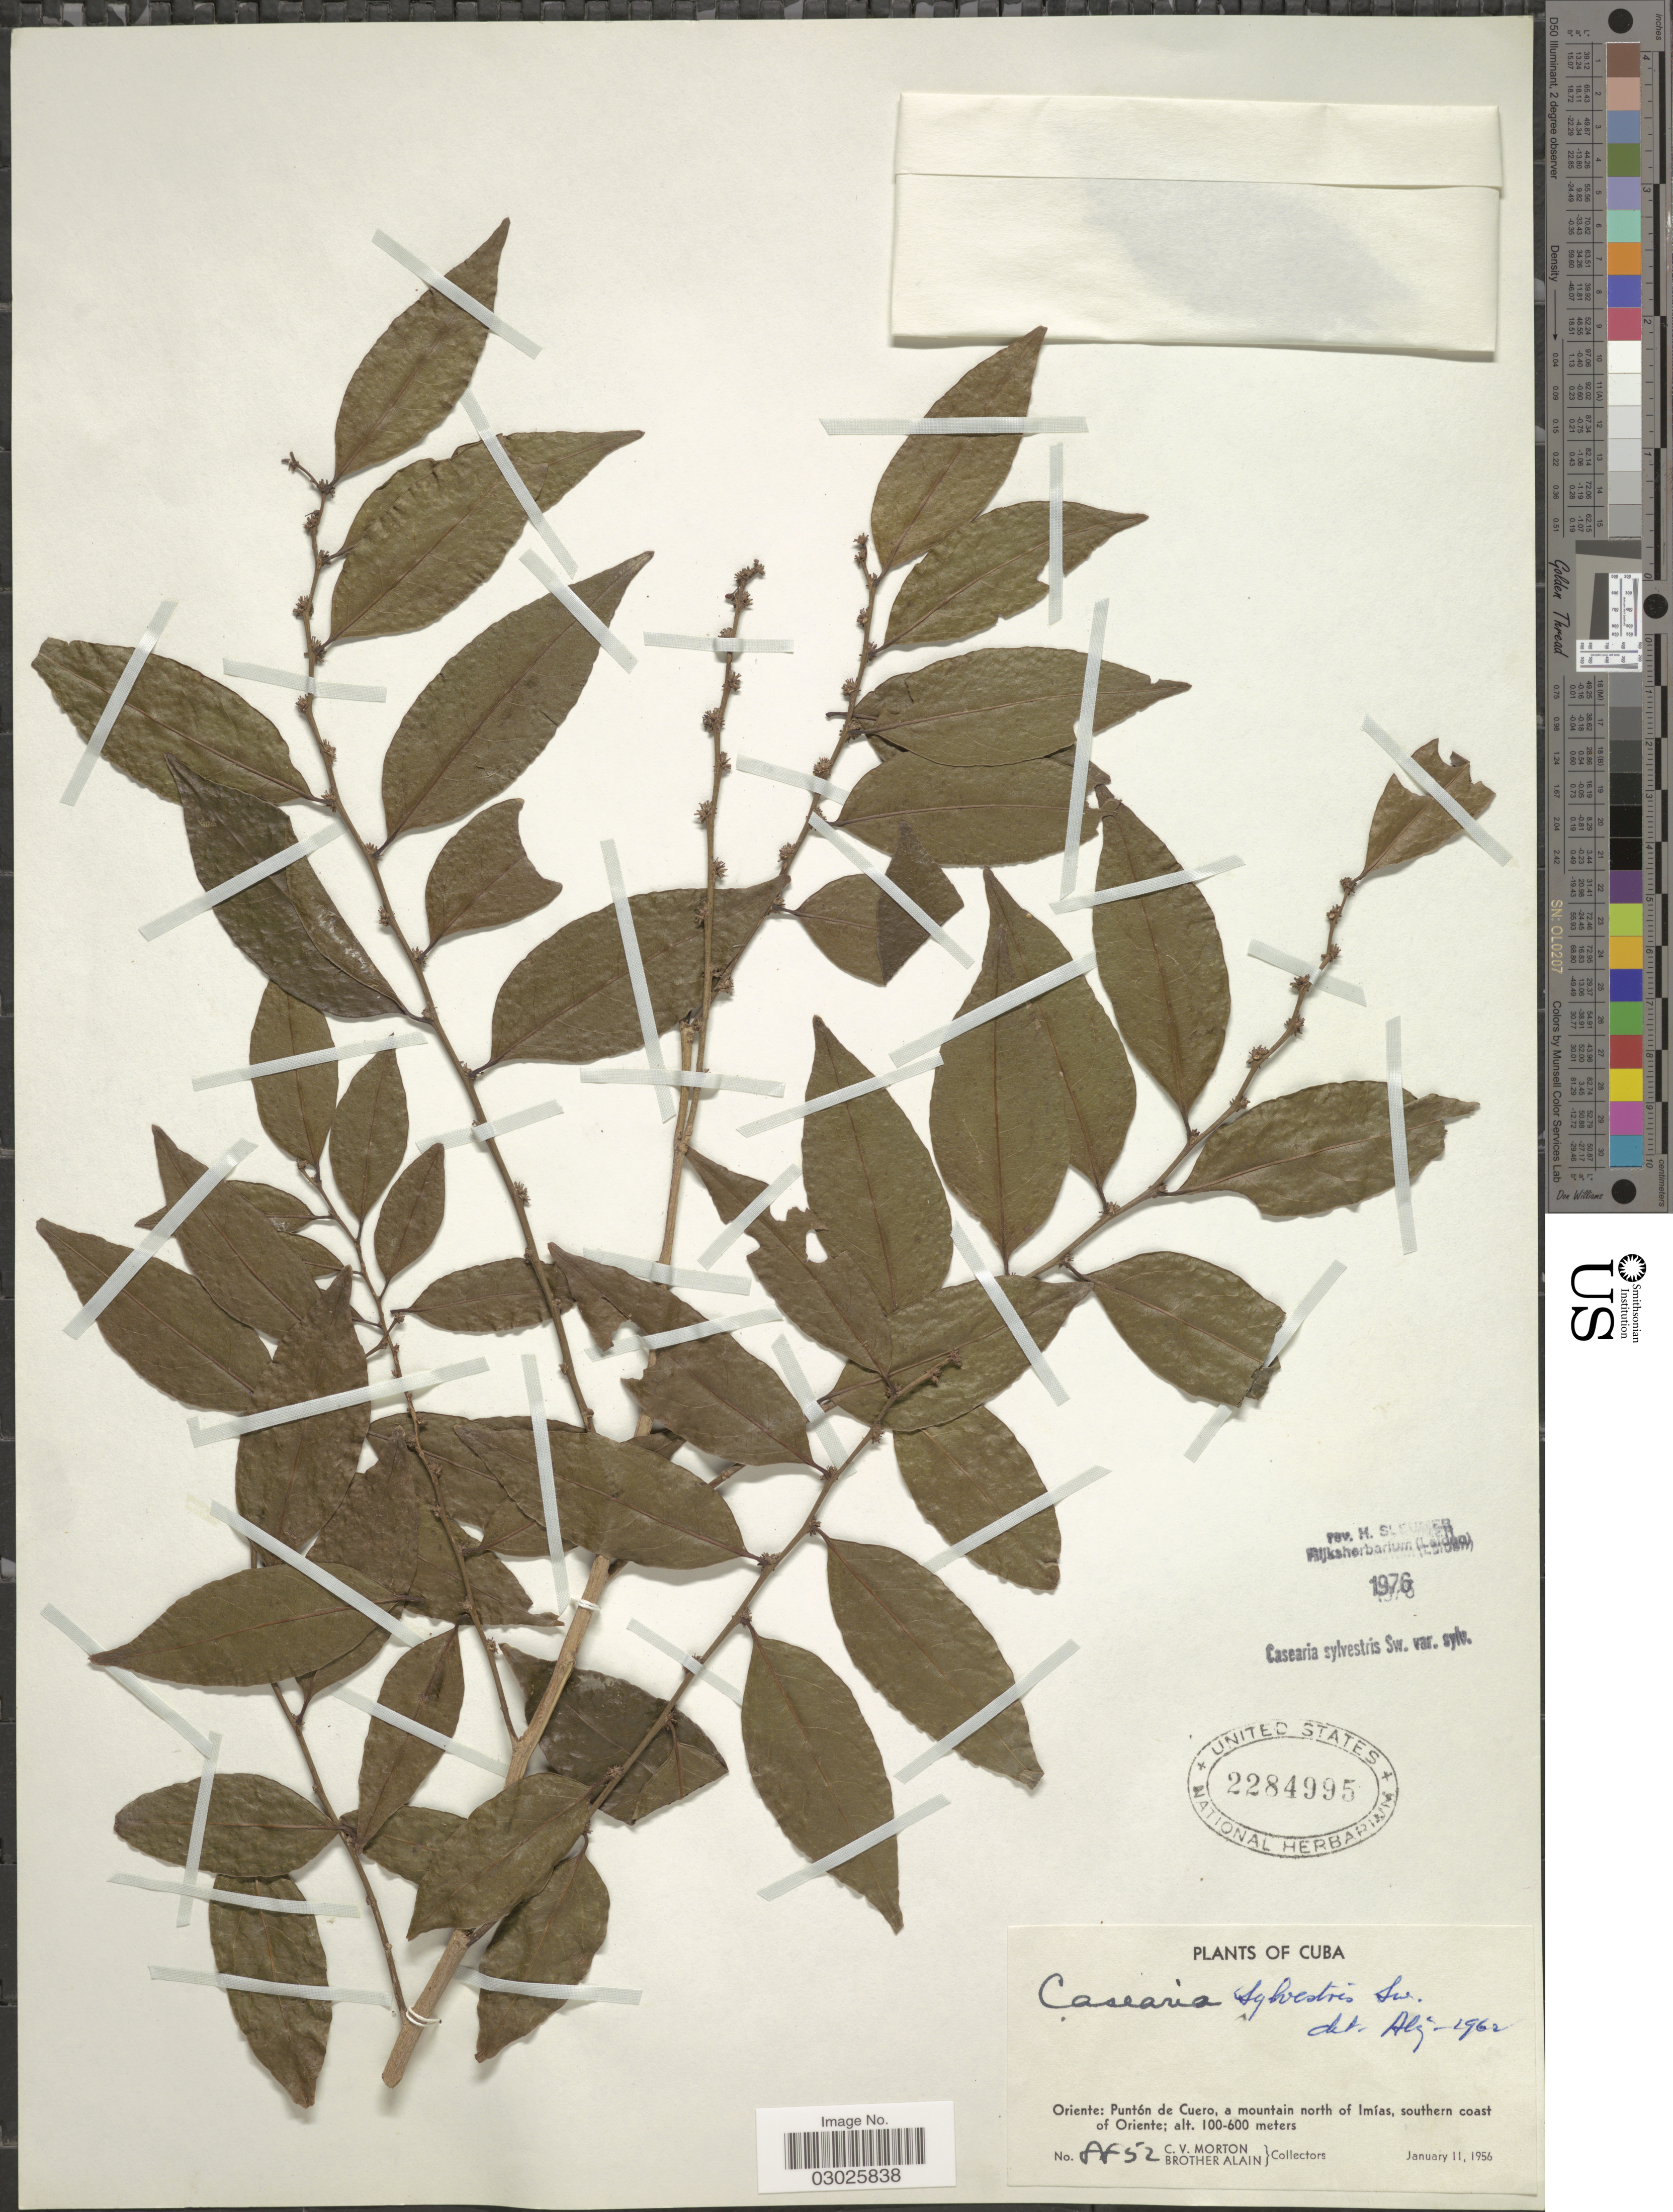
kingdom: Plantae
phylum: Tracheophyta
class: Magnoliopsida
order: Malpighiales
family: Salicaceae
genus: Casearia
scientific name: Casearia sylvestris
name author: Sw.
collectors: C. V. Morton & Alain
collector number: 8852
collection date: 1956-01-11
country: Cuba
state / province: Oriente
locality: Puntón de Cuero, a mountain north of Imías, southern coast of Oriente.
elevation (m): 100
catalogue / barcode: US 2284995